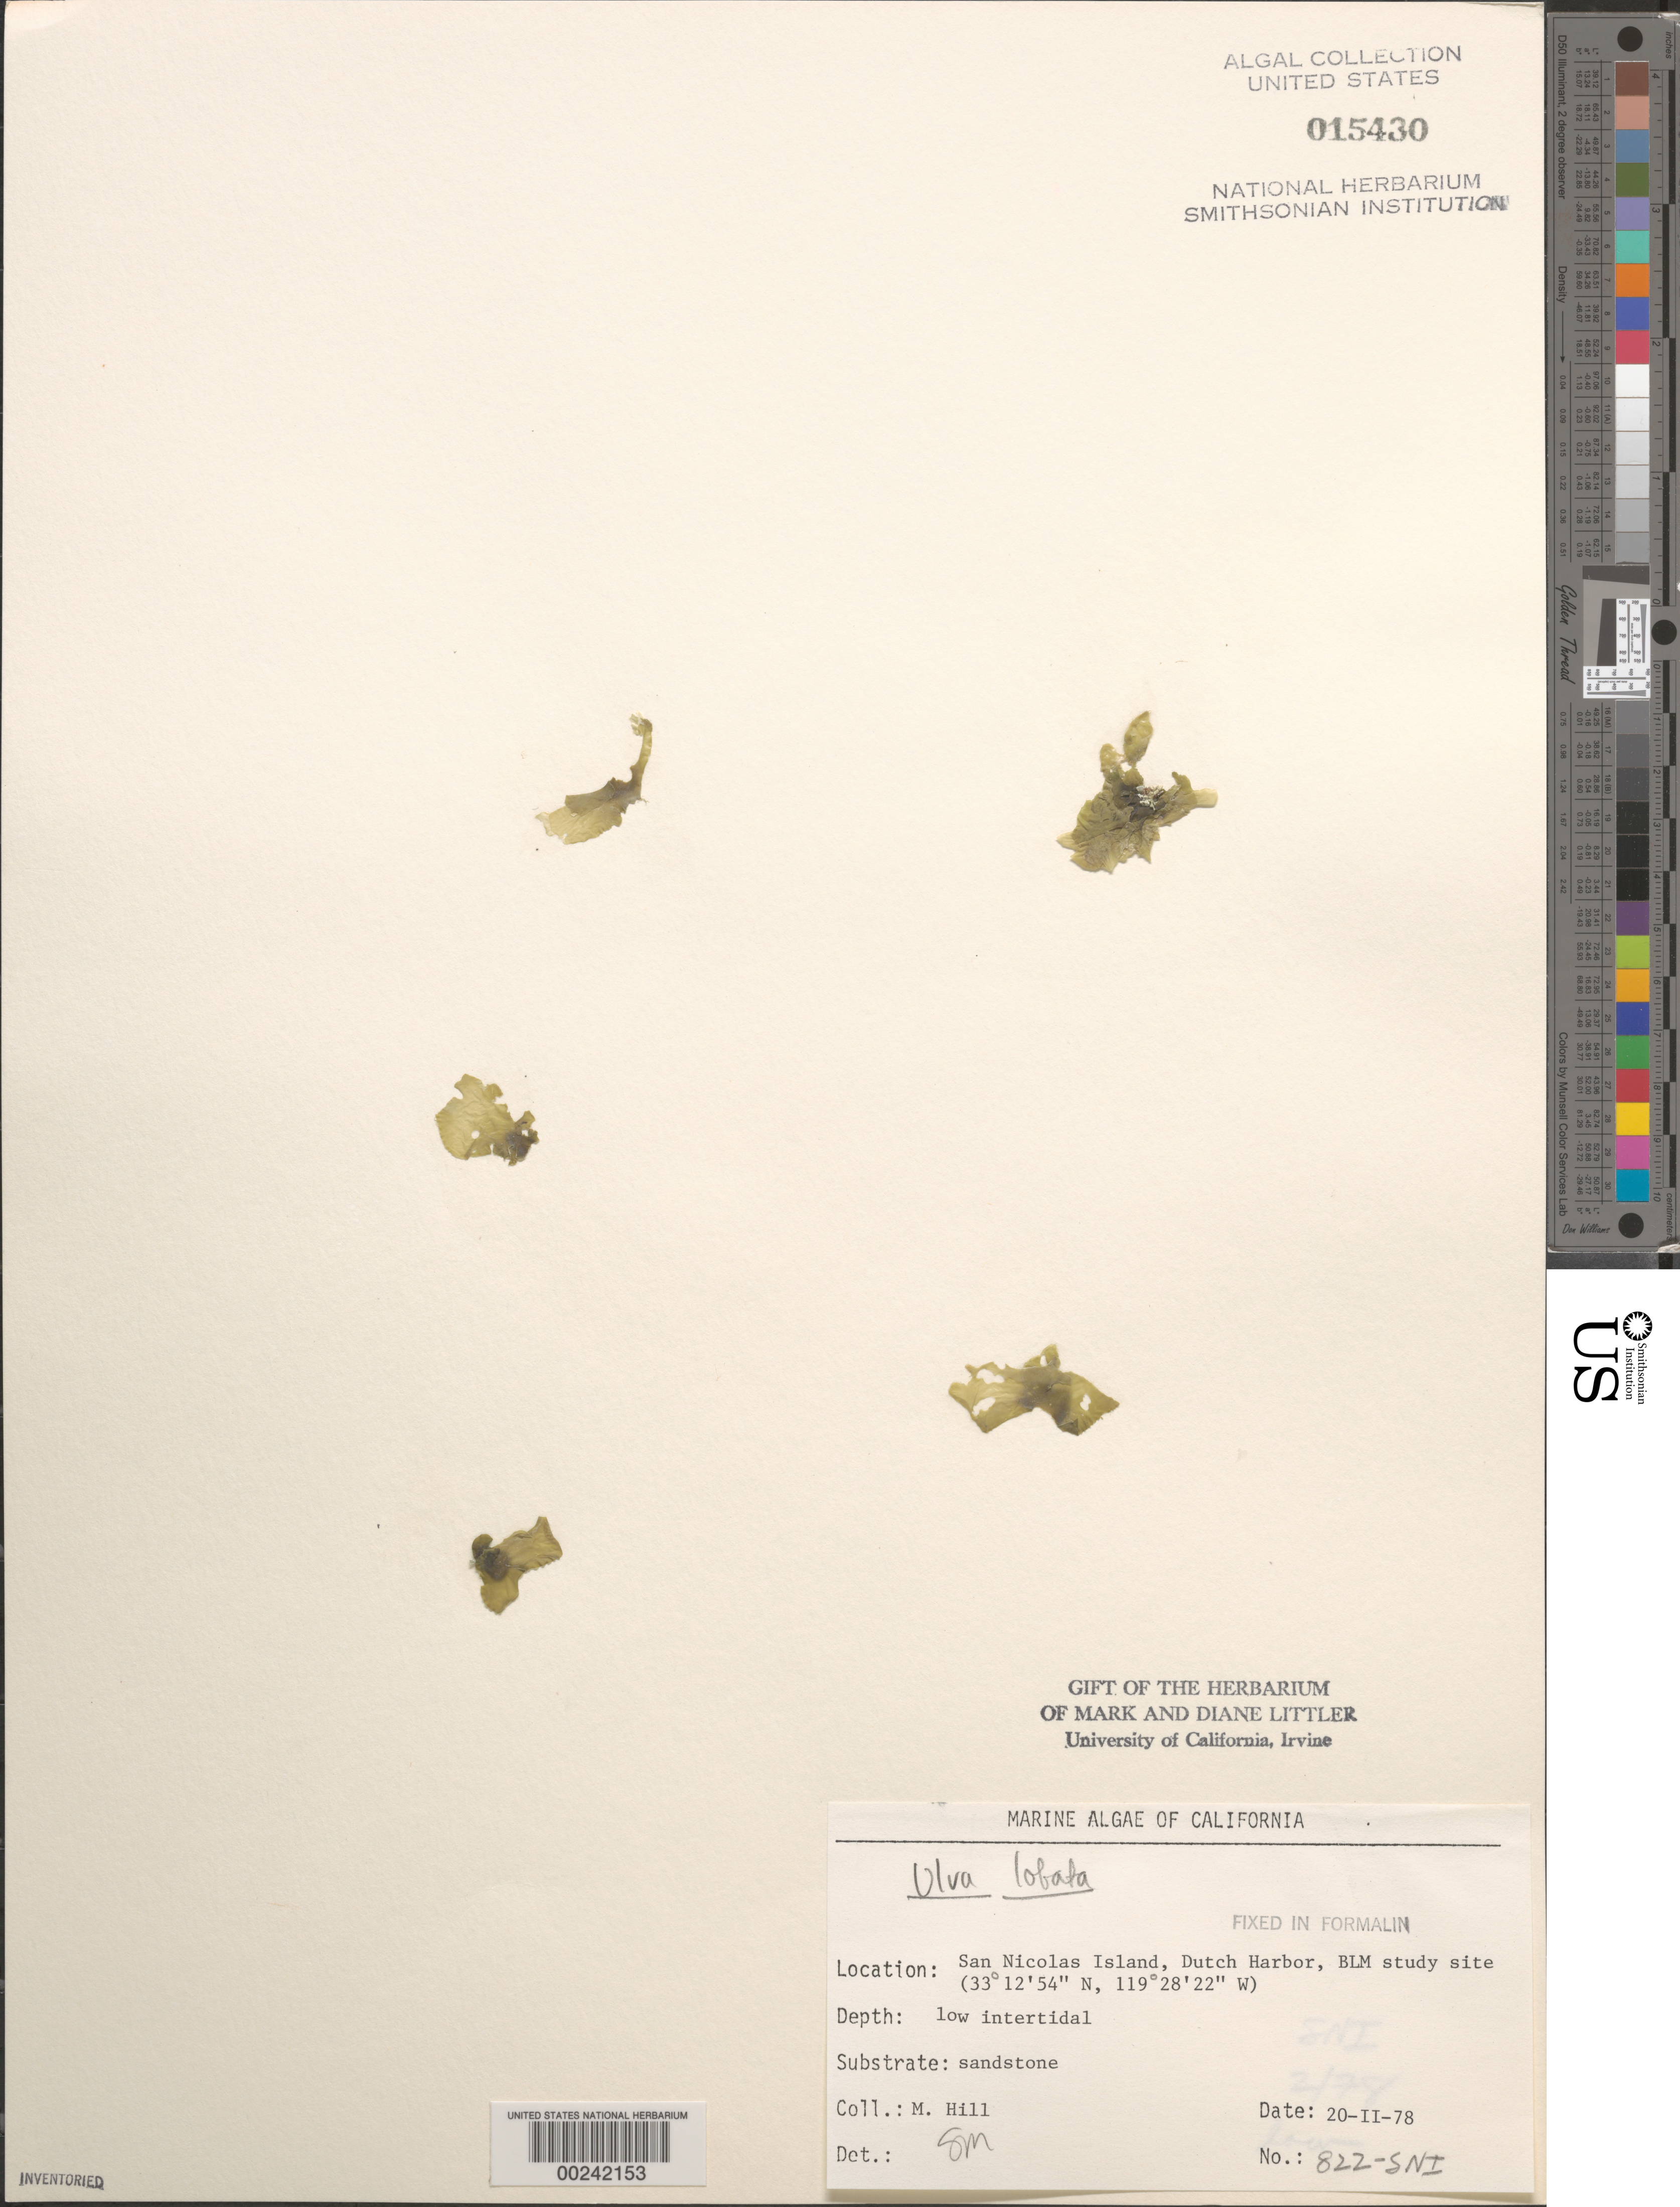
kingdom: Plantae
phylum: Chlorophyta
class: Ulvophyceae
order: Ulvales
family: Ulvaceae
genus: Ulva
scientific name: Ulva lactuca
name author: L.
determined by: Algae name updating Project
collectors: M. Hill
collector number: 822-sni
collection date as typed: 20 Feb 1978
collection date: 1978-02-20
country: United States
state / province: California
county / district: Ventura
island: San Nicolas Island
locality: Dutch Harbor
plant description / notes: BLM-SOCALBIGHT Rocky Intertidal Survey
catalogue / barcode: US 15430